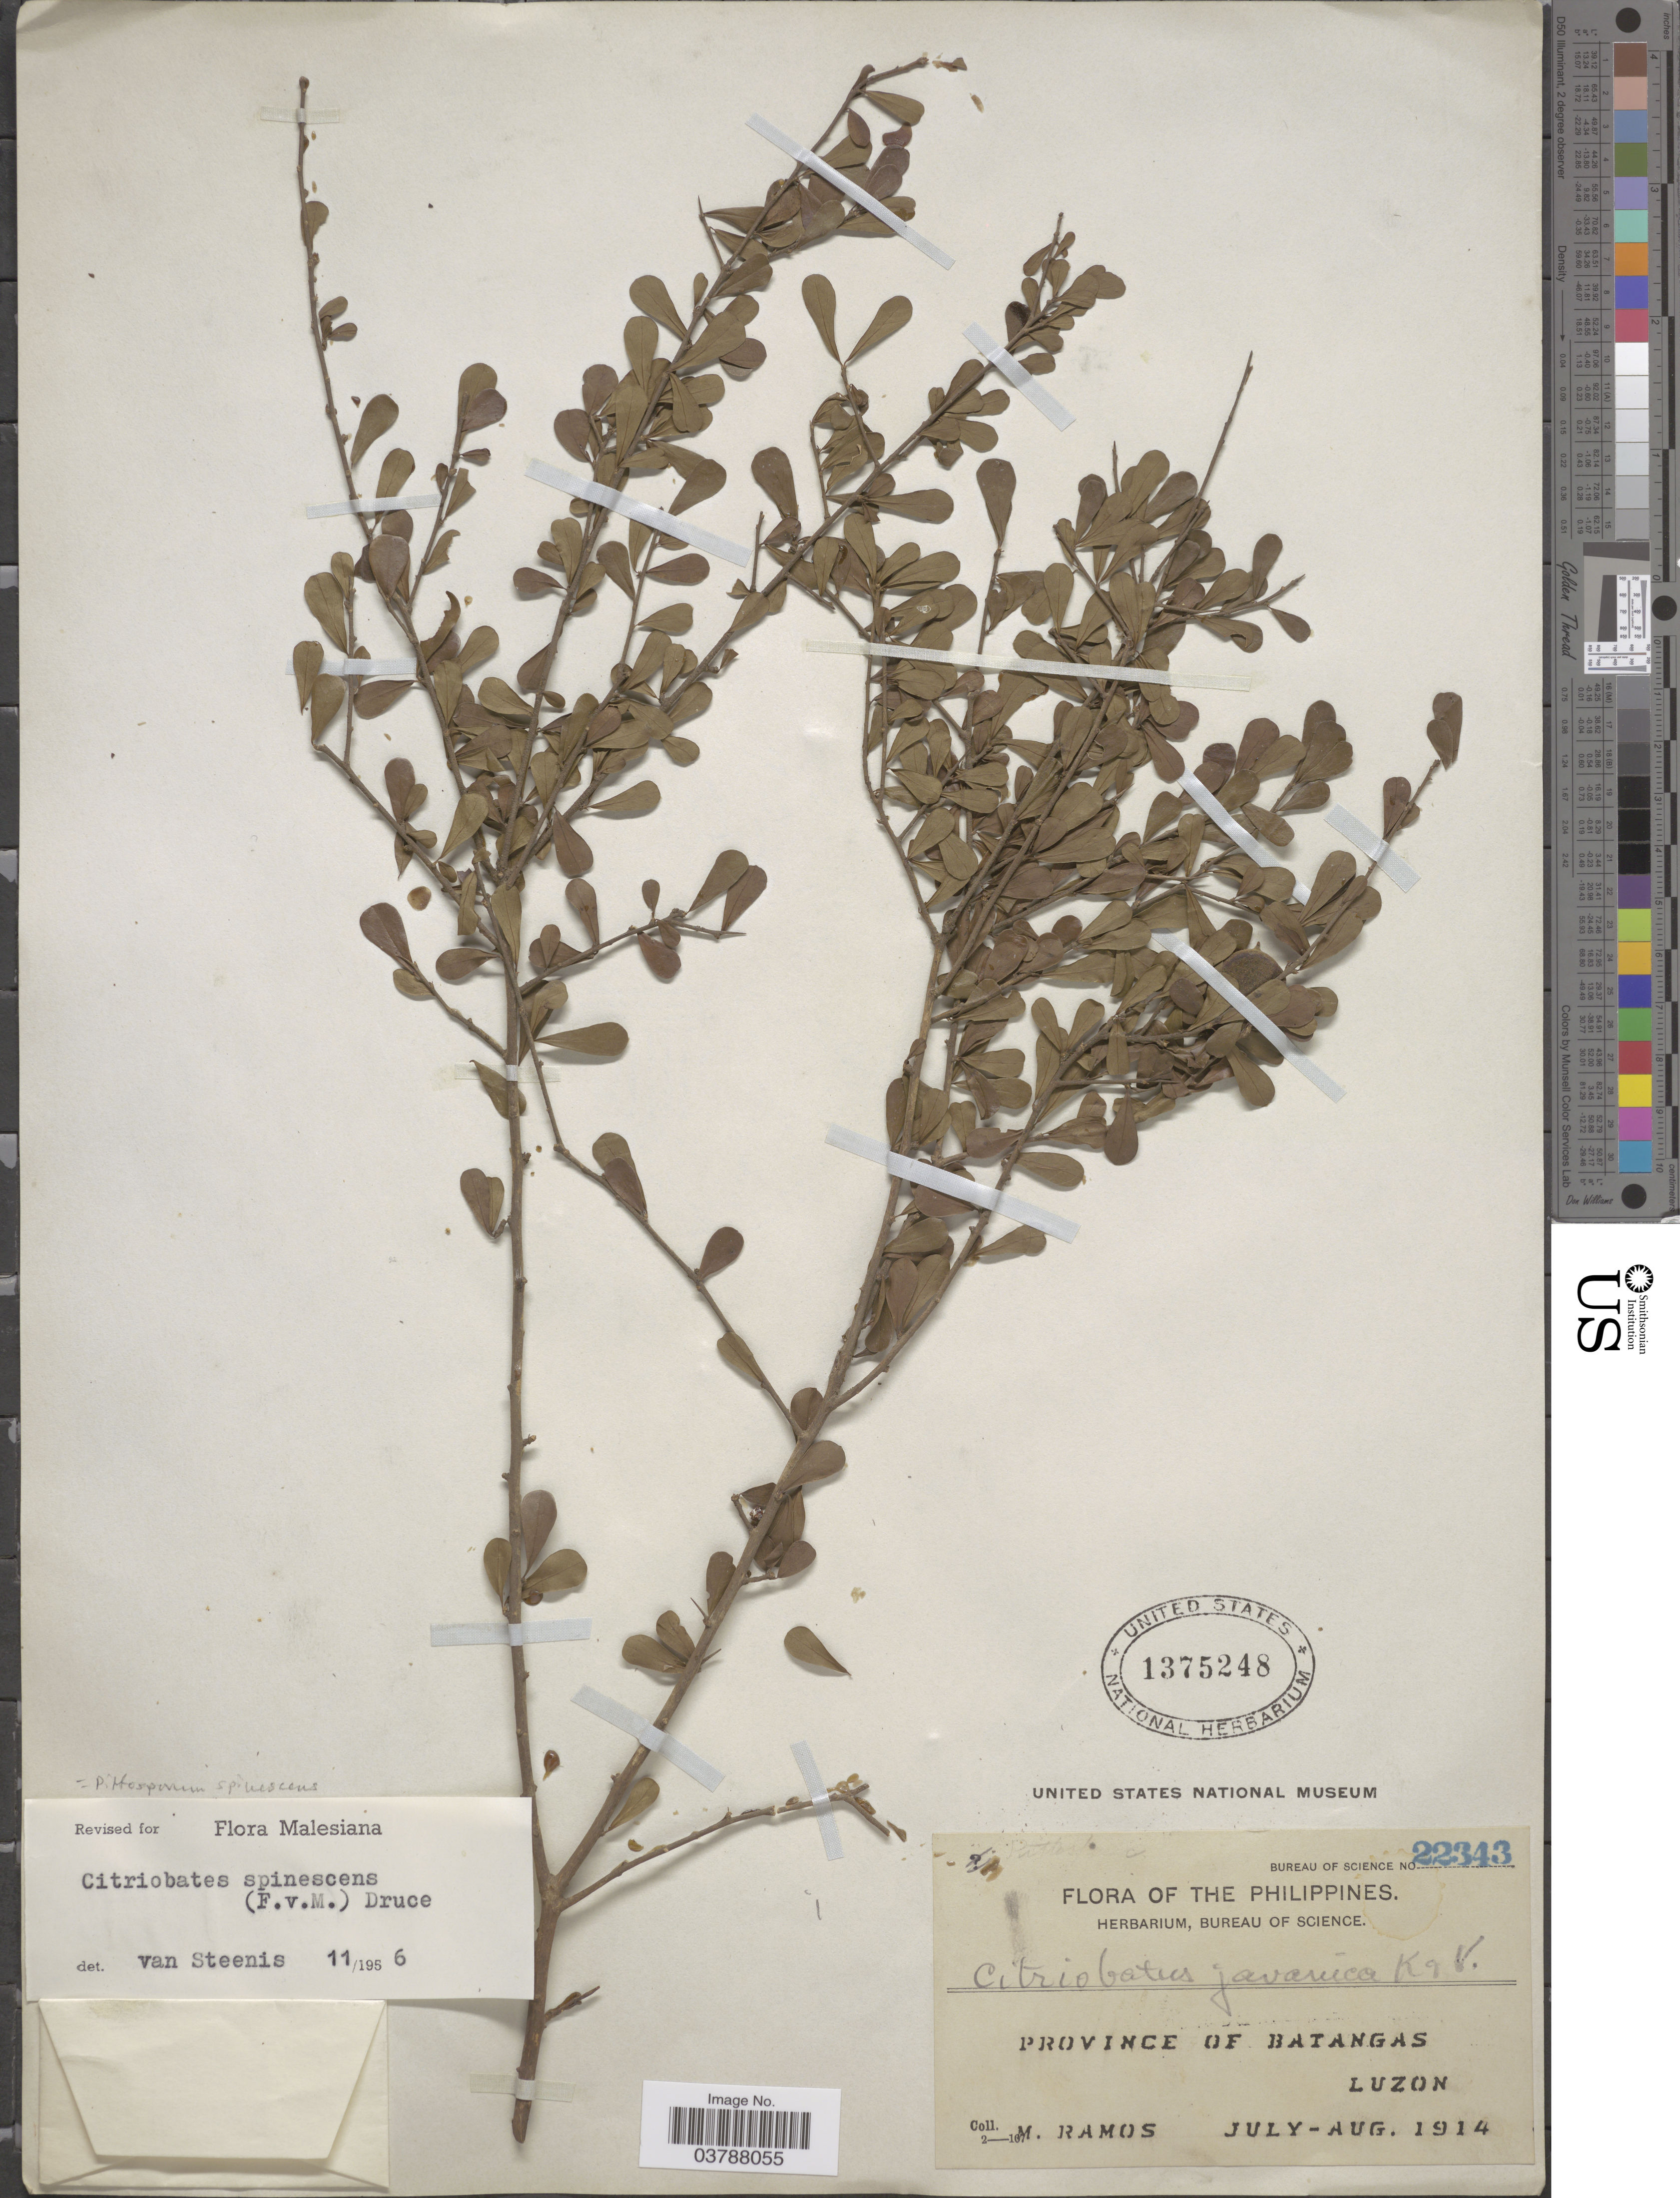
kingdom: Plantae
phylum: Tracheophyta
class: Magnoliopsida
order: Apiales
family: Pittosporaceae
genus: Pittosporum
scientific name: Pittosporum spinescens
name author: (F. Muell.) L.W. Cayzer et al.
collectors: M. Ramos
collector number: Bureau of Science 22343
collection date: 1914-07/1914-08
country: Philippines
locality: Province of Batangas, Luzon.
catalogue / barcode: US 1375248